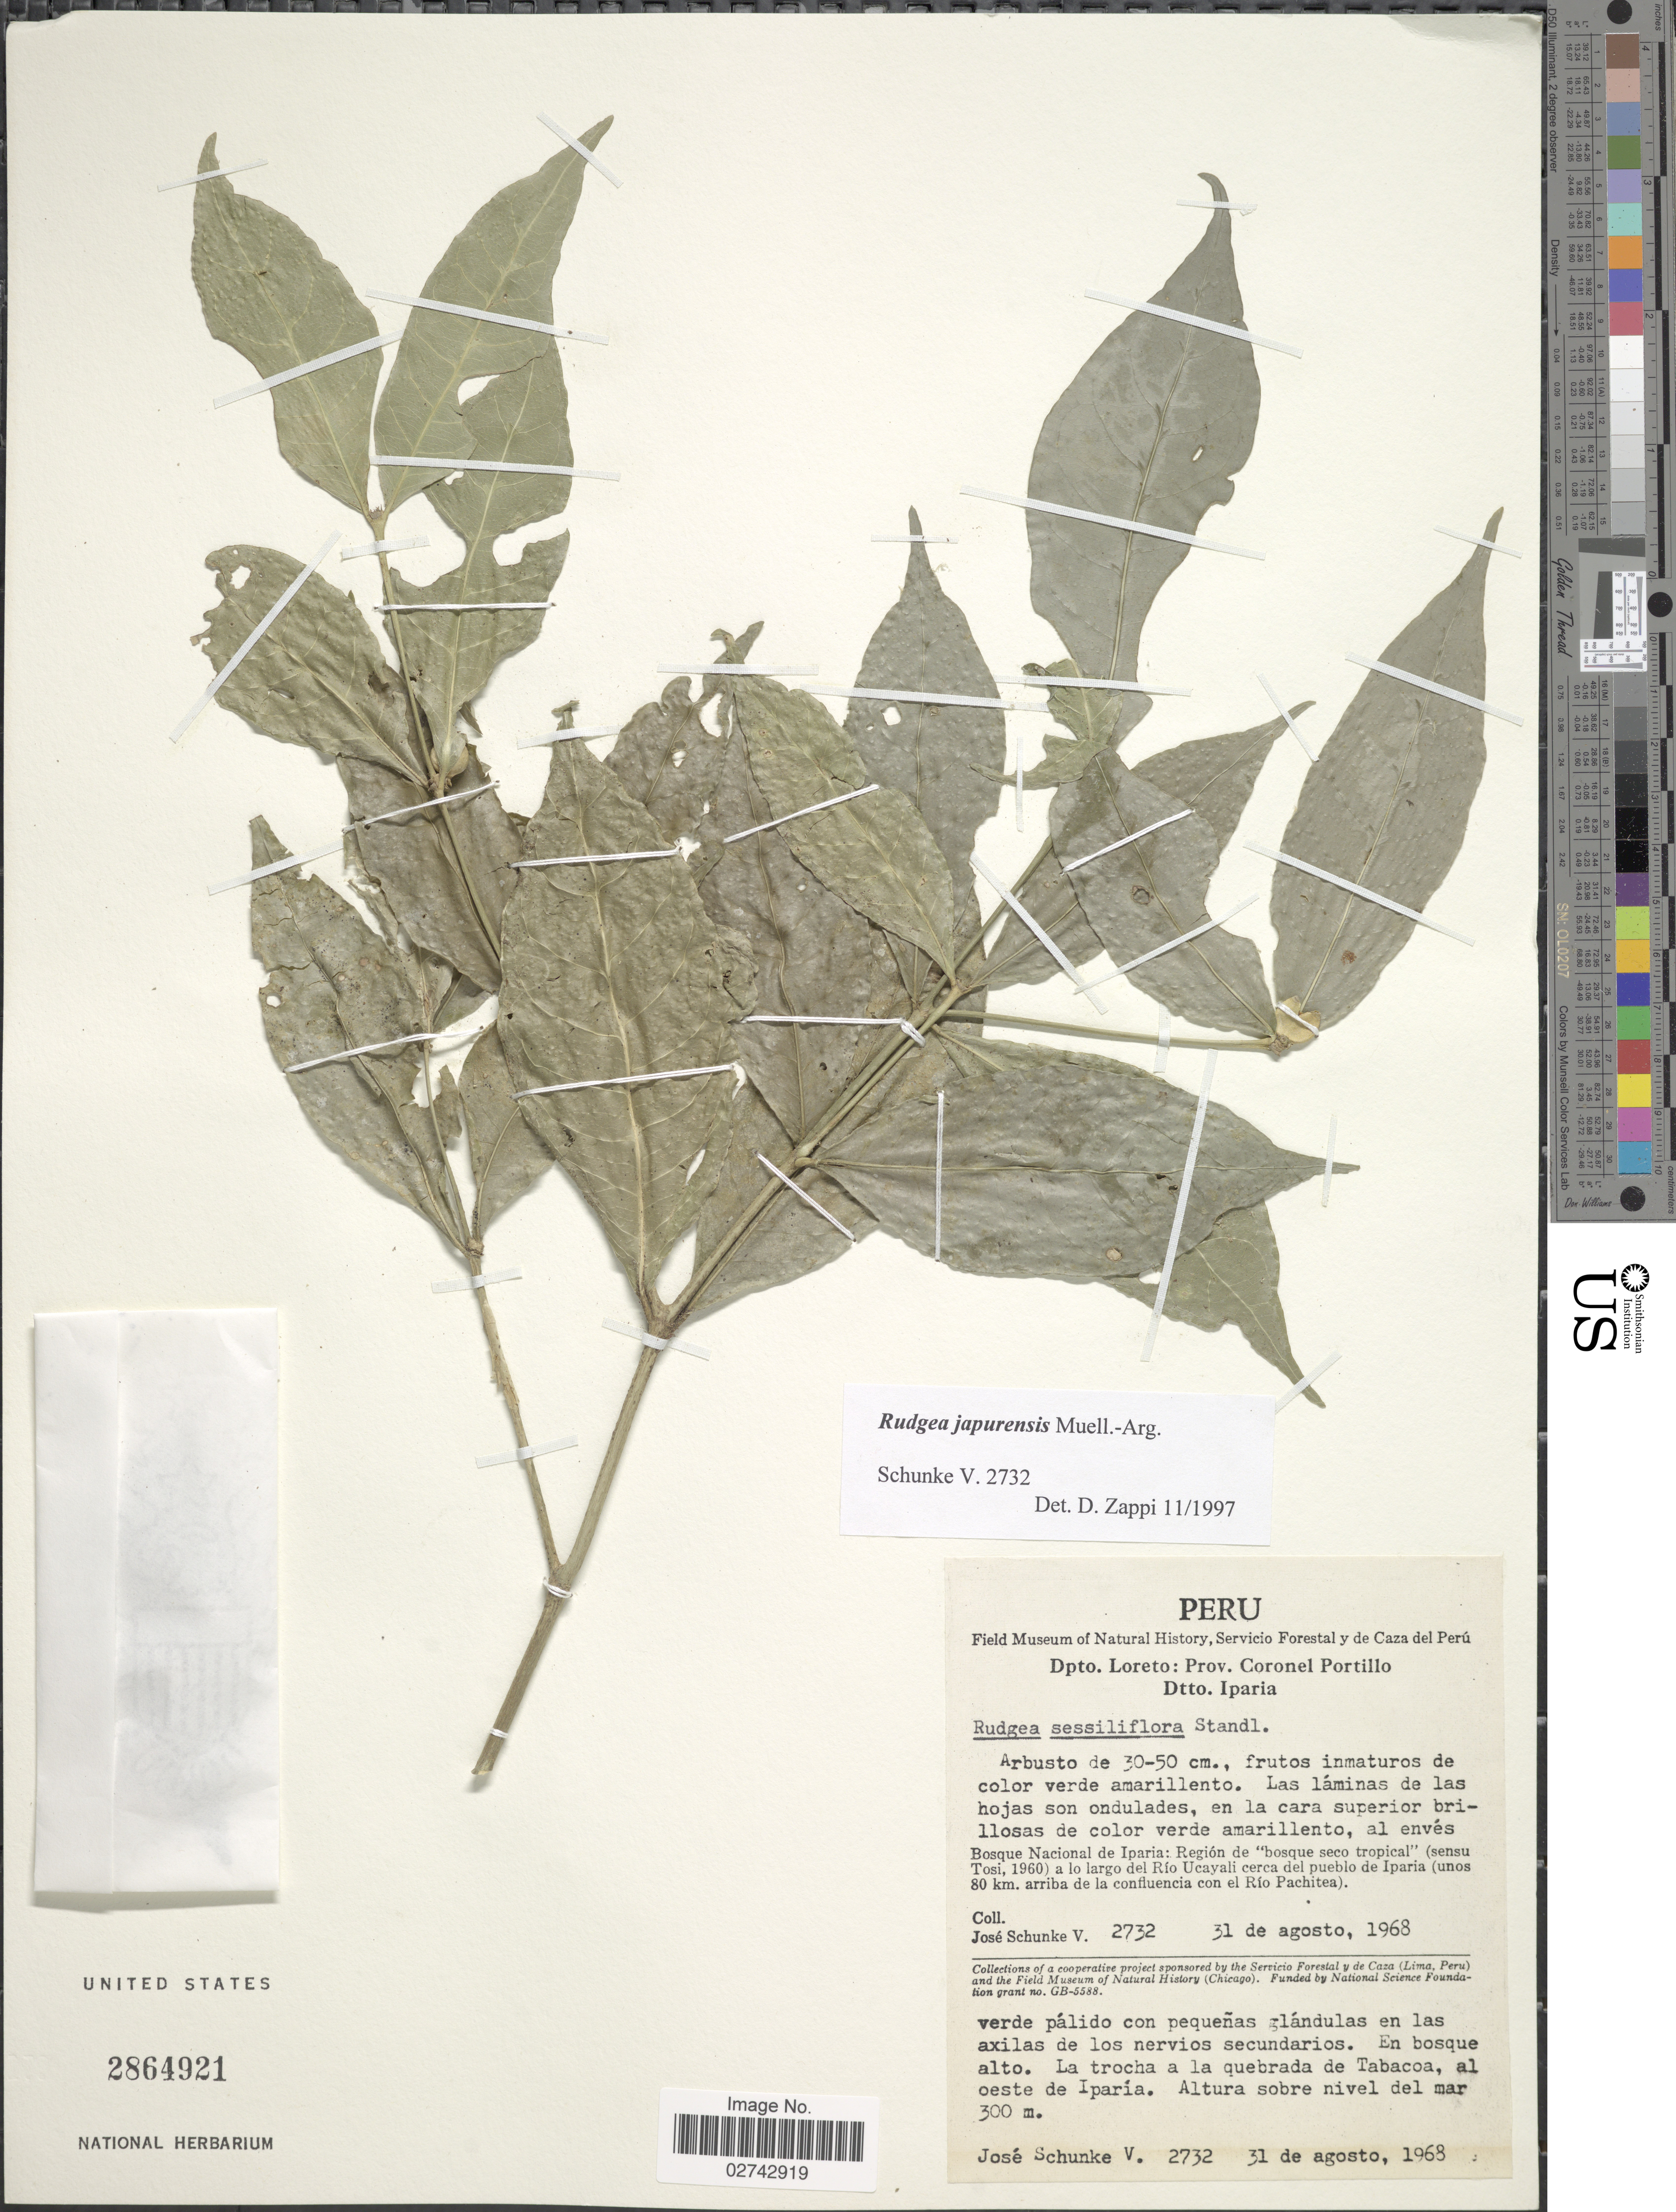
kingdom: Plantae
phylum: Tracheophyta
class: Magnoliopsida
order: Gentianales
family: Rubiaceae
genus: Rudgea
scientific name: Rudgea japurensis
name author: Müll. Arg.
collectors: J. Schunke Vigo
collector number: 2732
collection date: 1968-08-31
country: Peru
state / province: Loreto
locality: Prov. Coronel Portillo. Dtto. Iparia. Bosque Nacional de Iparia: Region de "bosque seco tropical" (sensu Tosi, 1960) a la largo del del Rio Ucayali cerca del pueblo de Iparia(unos 80 km. arriba de la confluencia con el Rio Pachitea). La Trocha a la quebrada de tabacoa, al oeste de Iparia.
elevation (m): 300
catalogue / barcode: US 2864921